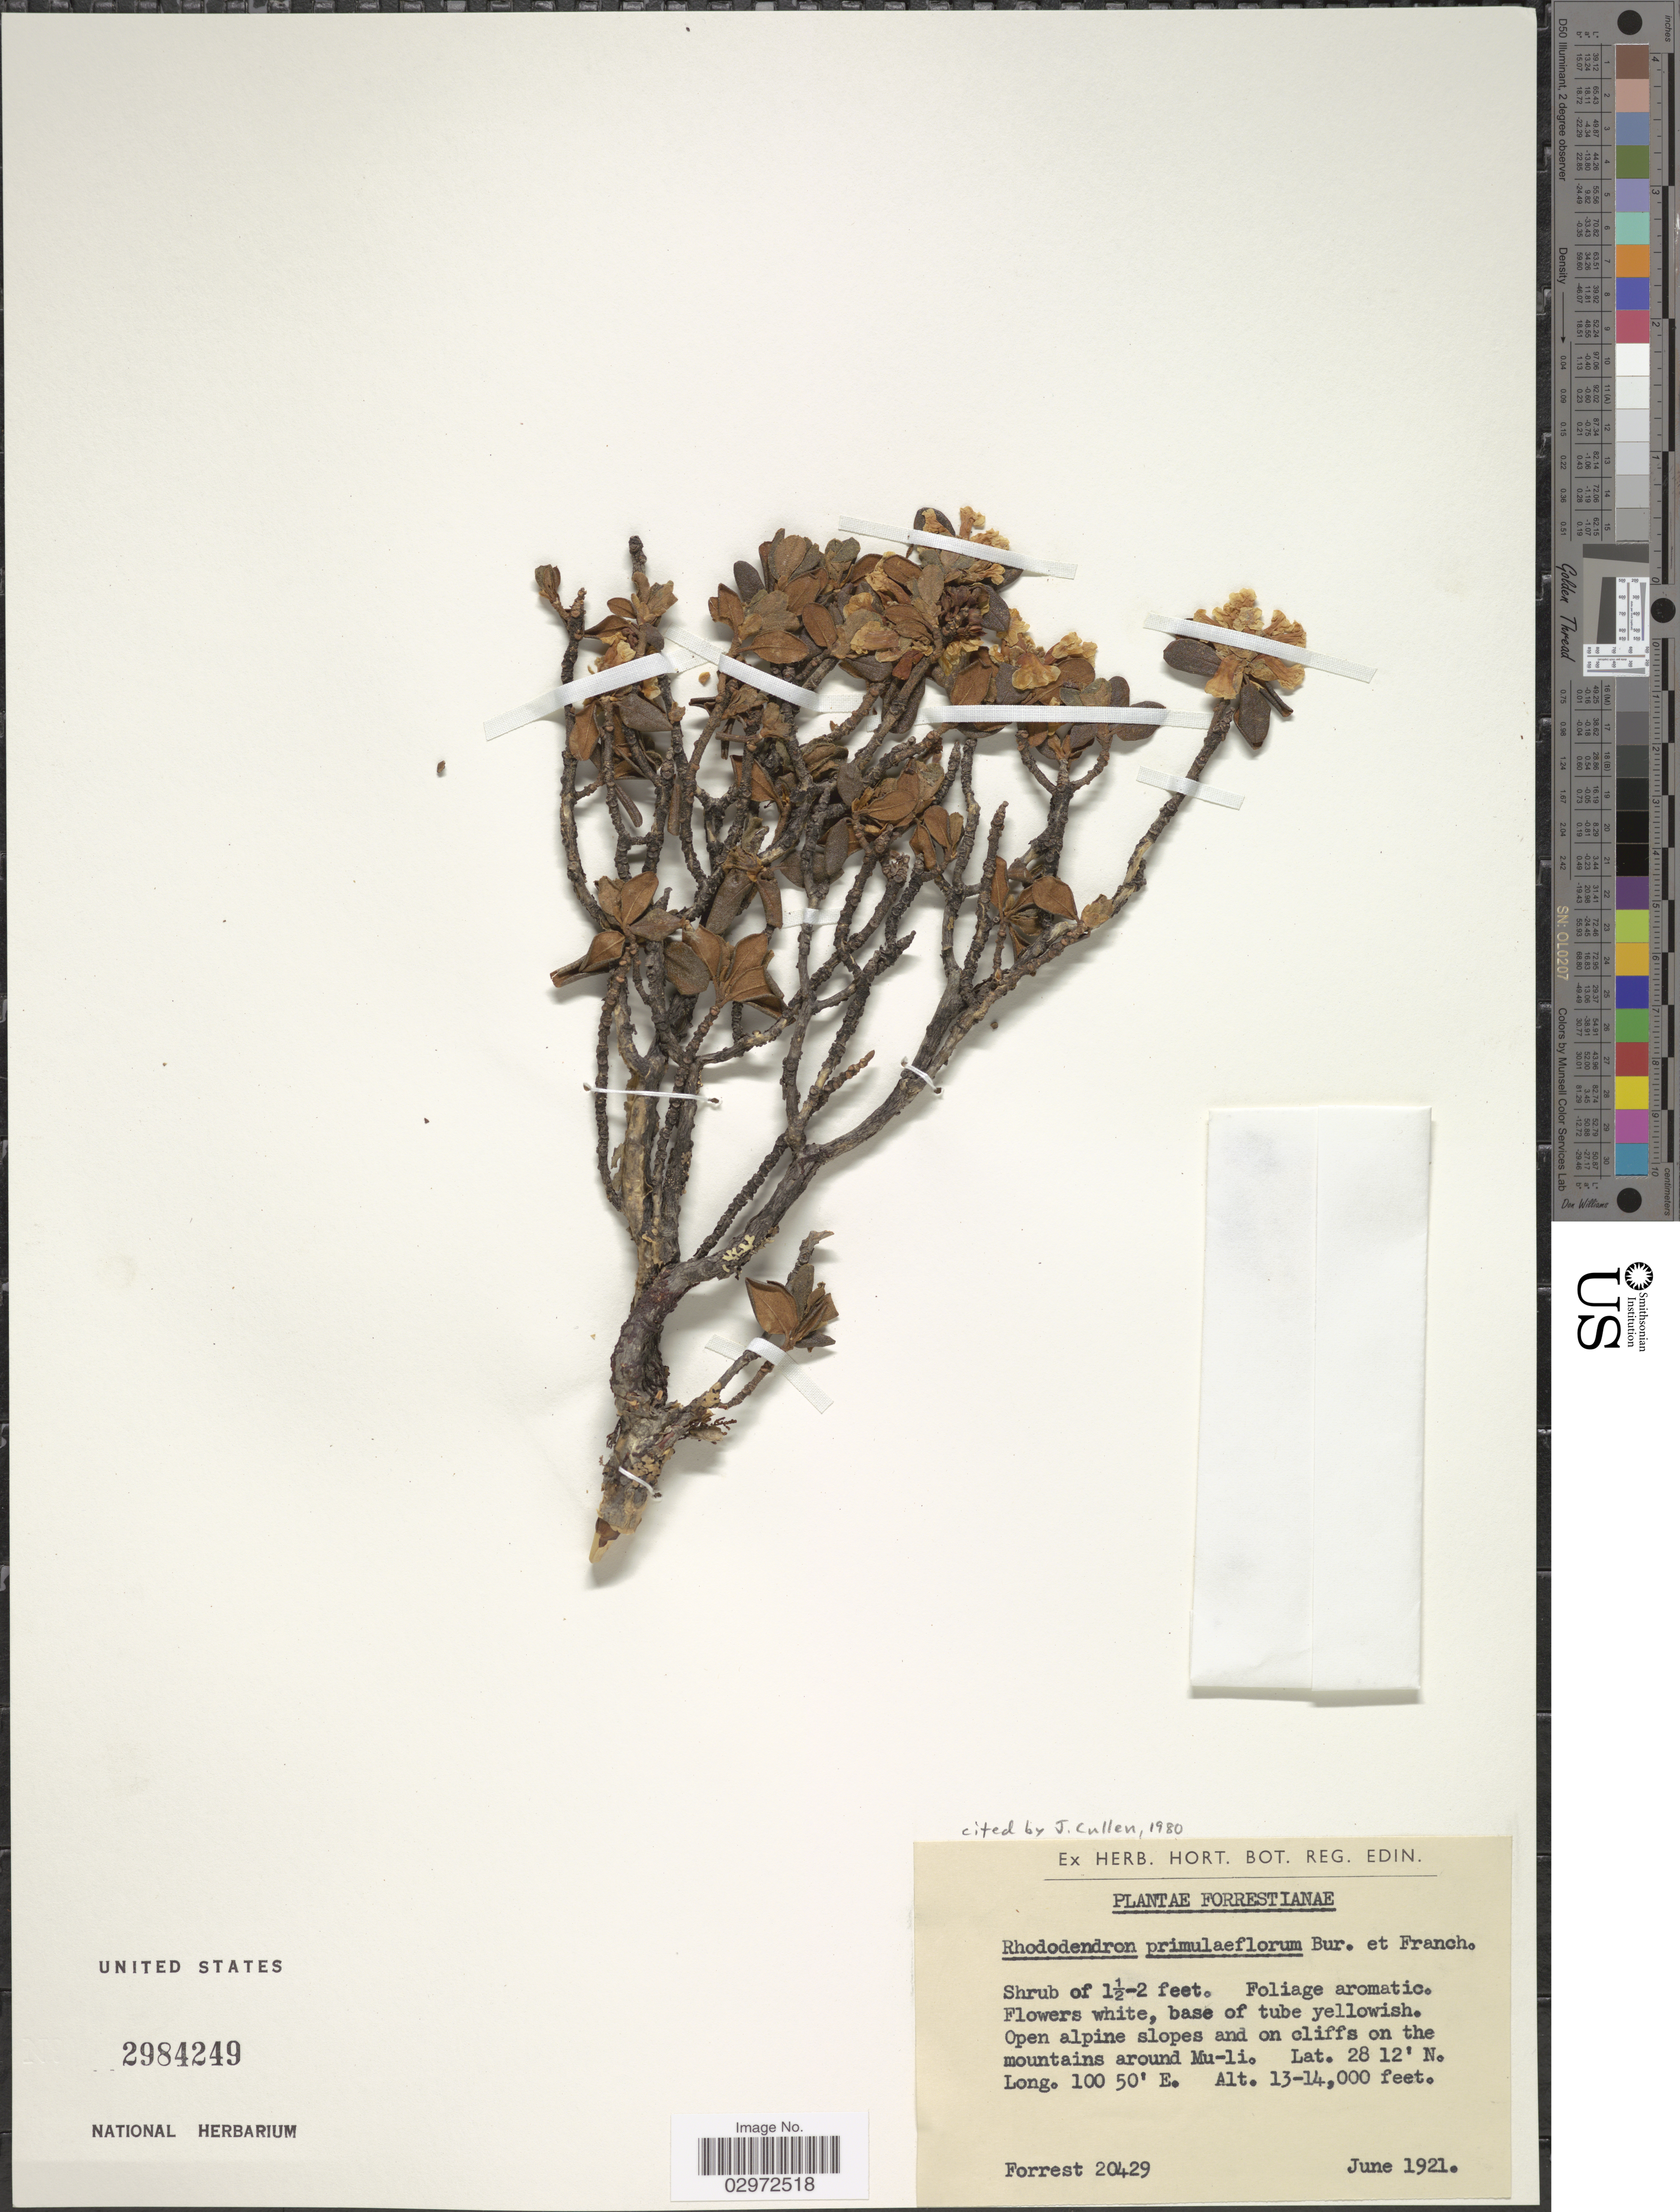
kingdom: Plantae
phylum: Tracheophyta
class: Magnoliopsida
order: Ericales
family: Ericaceae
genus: Rhododendron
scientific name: Rhododendron primuliflorum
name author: É. Bureau & Franch.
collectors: -. Forrest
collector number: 20429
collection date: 1921-06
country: China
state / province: Sichuan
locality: Open alpine slopes and on cliffs on the mountains around Mu-li.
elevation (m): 3962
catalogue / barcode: US 2984249